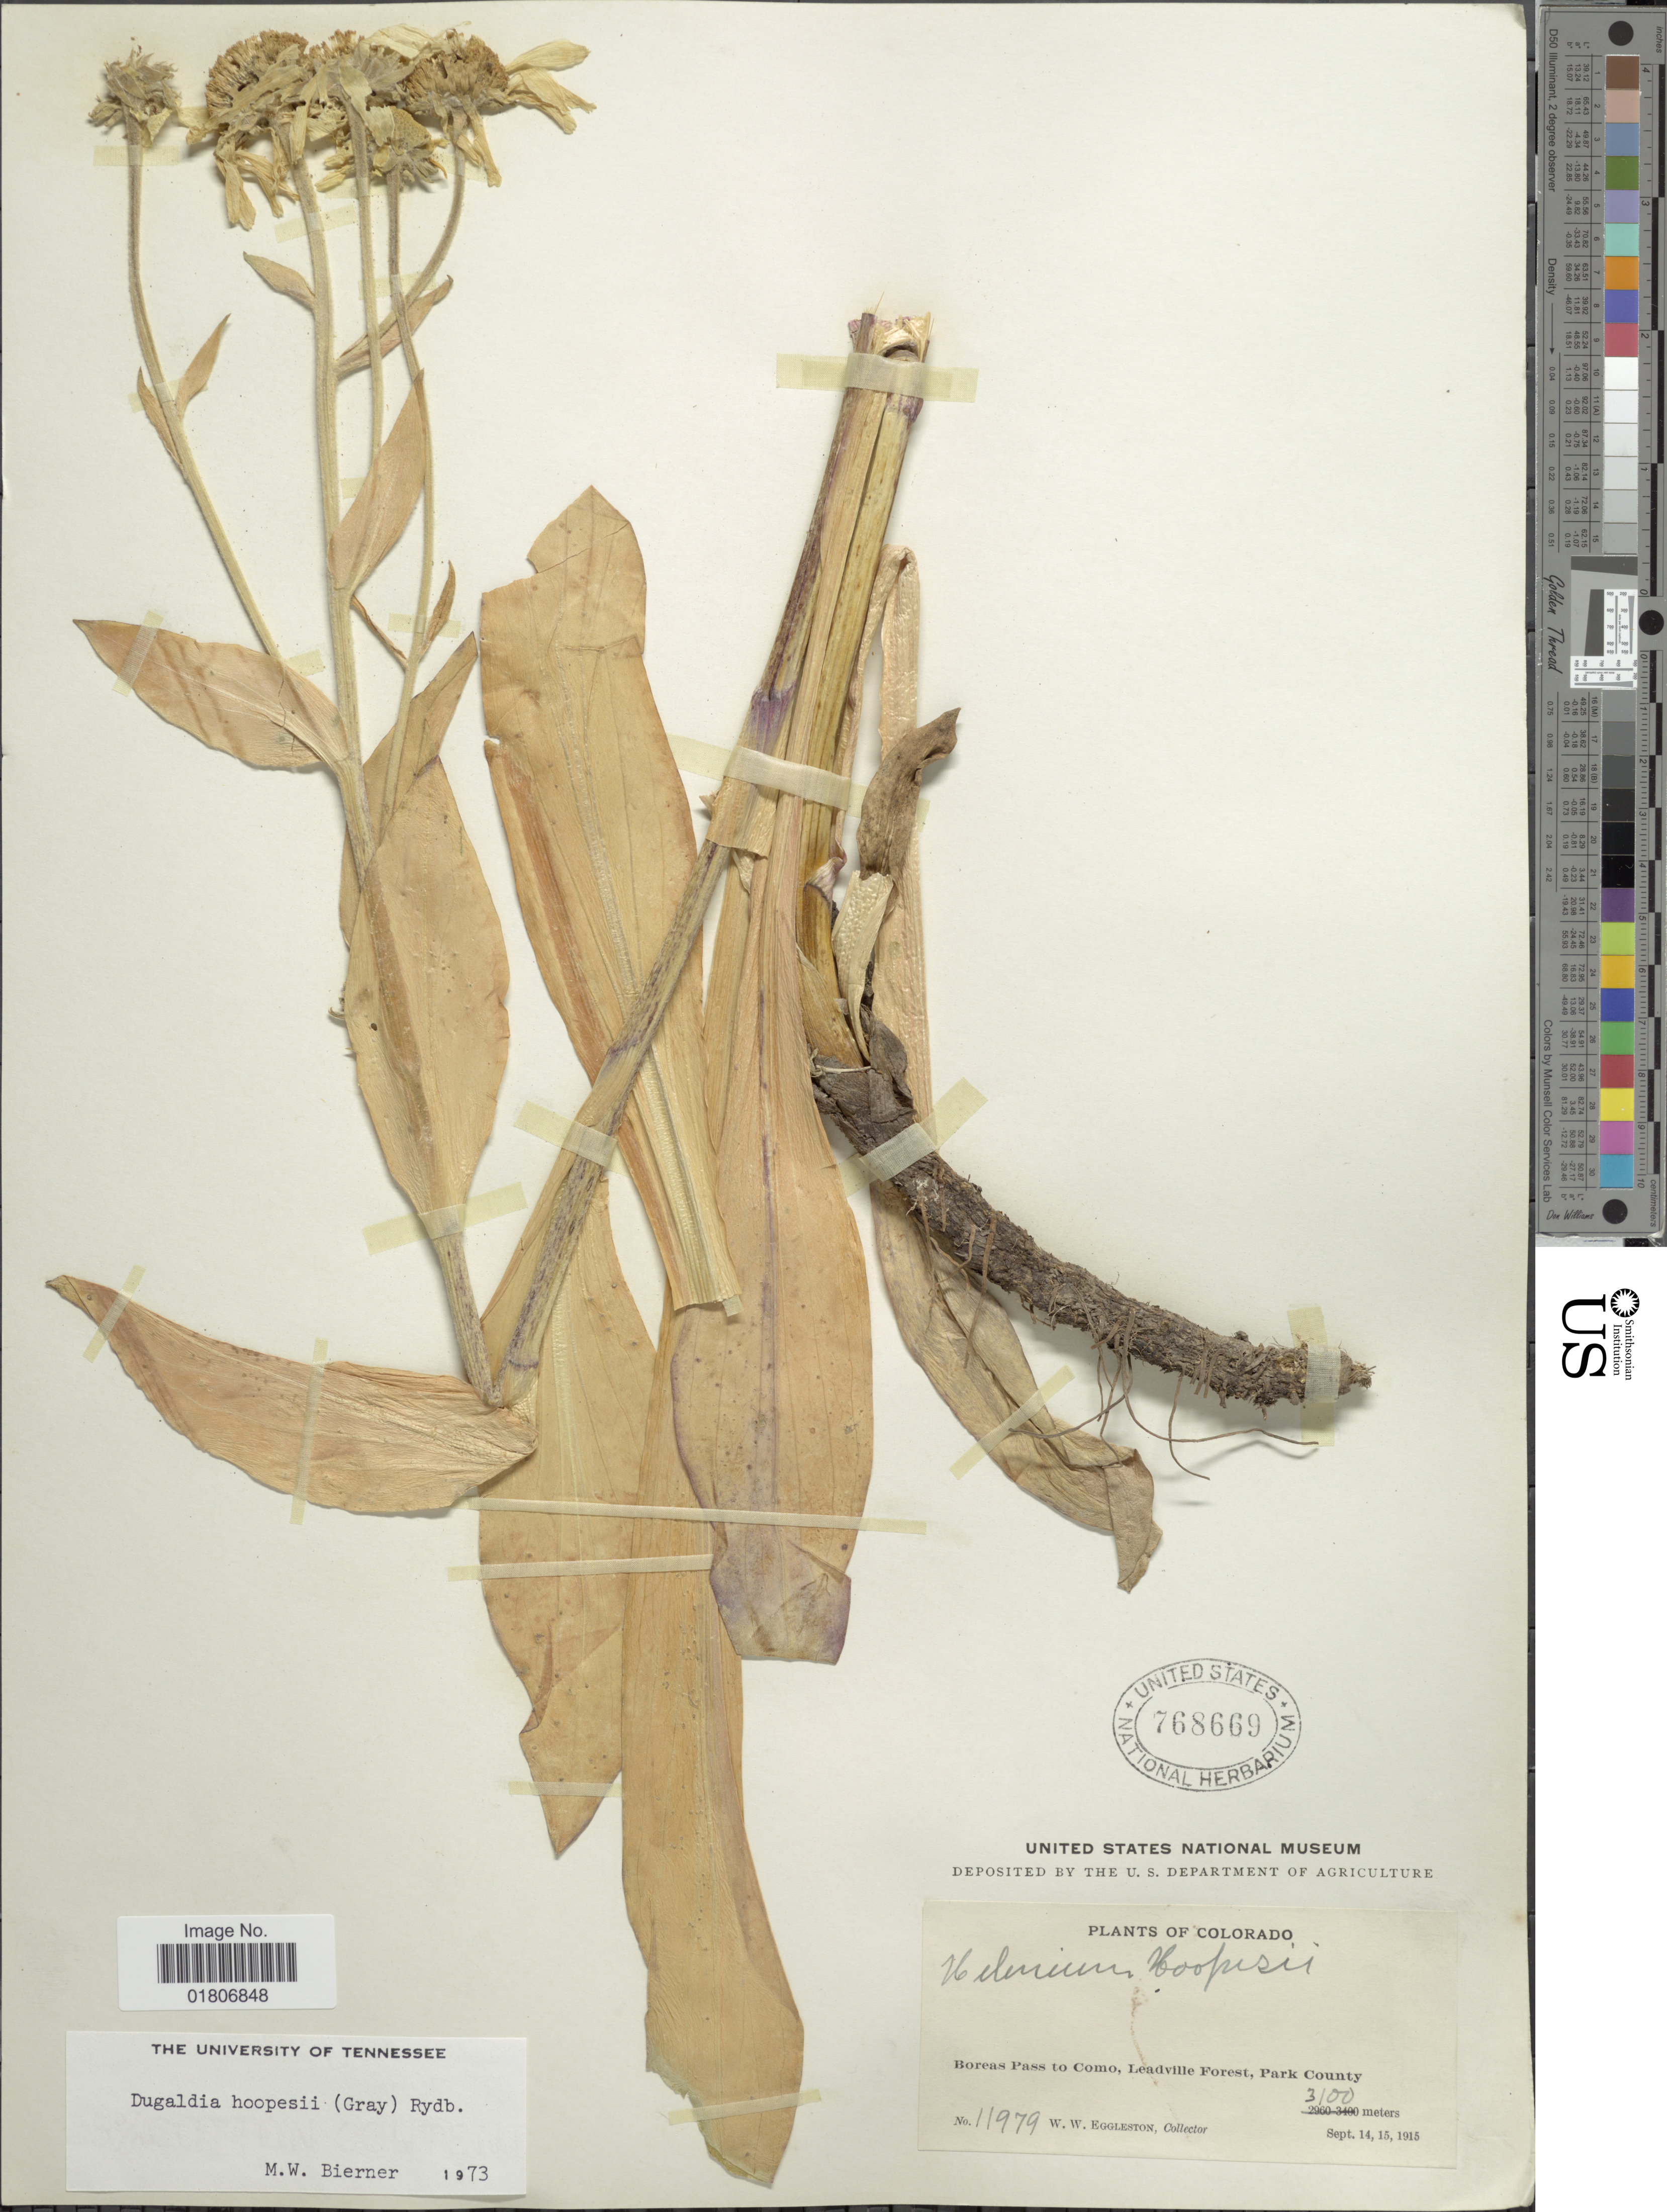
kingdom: Plantae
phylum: Tracheophyta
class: Magnoliopsida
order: Asterales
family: Asteraceae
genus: Dugaldia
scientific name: Dugaldia hoopesii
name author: (A. Gray) Rydb.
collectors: W. W. Eggleston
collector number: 11979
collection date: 1915-09-14/1915-09-15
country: United States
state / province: Colorado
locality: Boreas Pass to Como, Leadville Forest, Park County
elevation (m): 3100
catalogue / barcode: US 768669